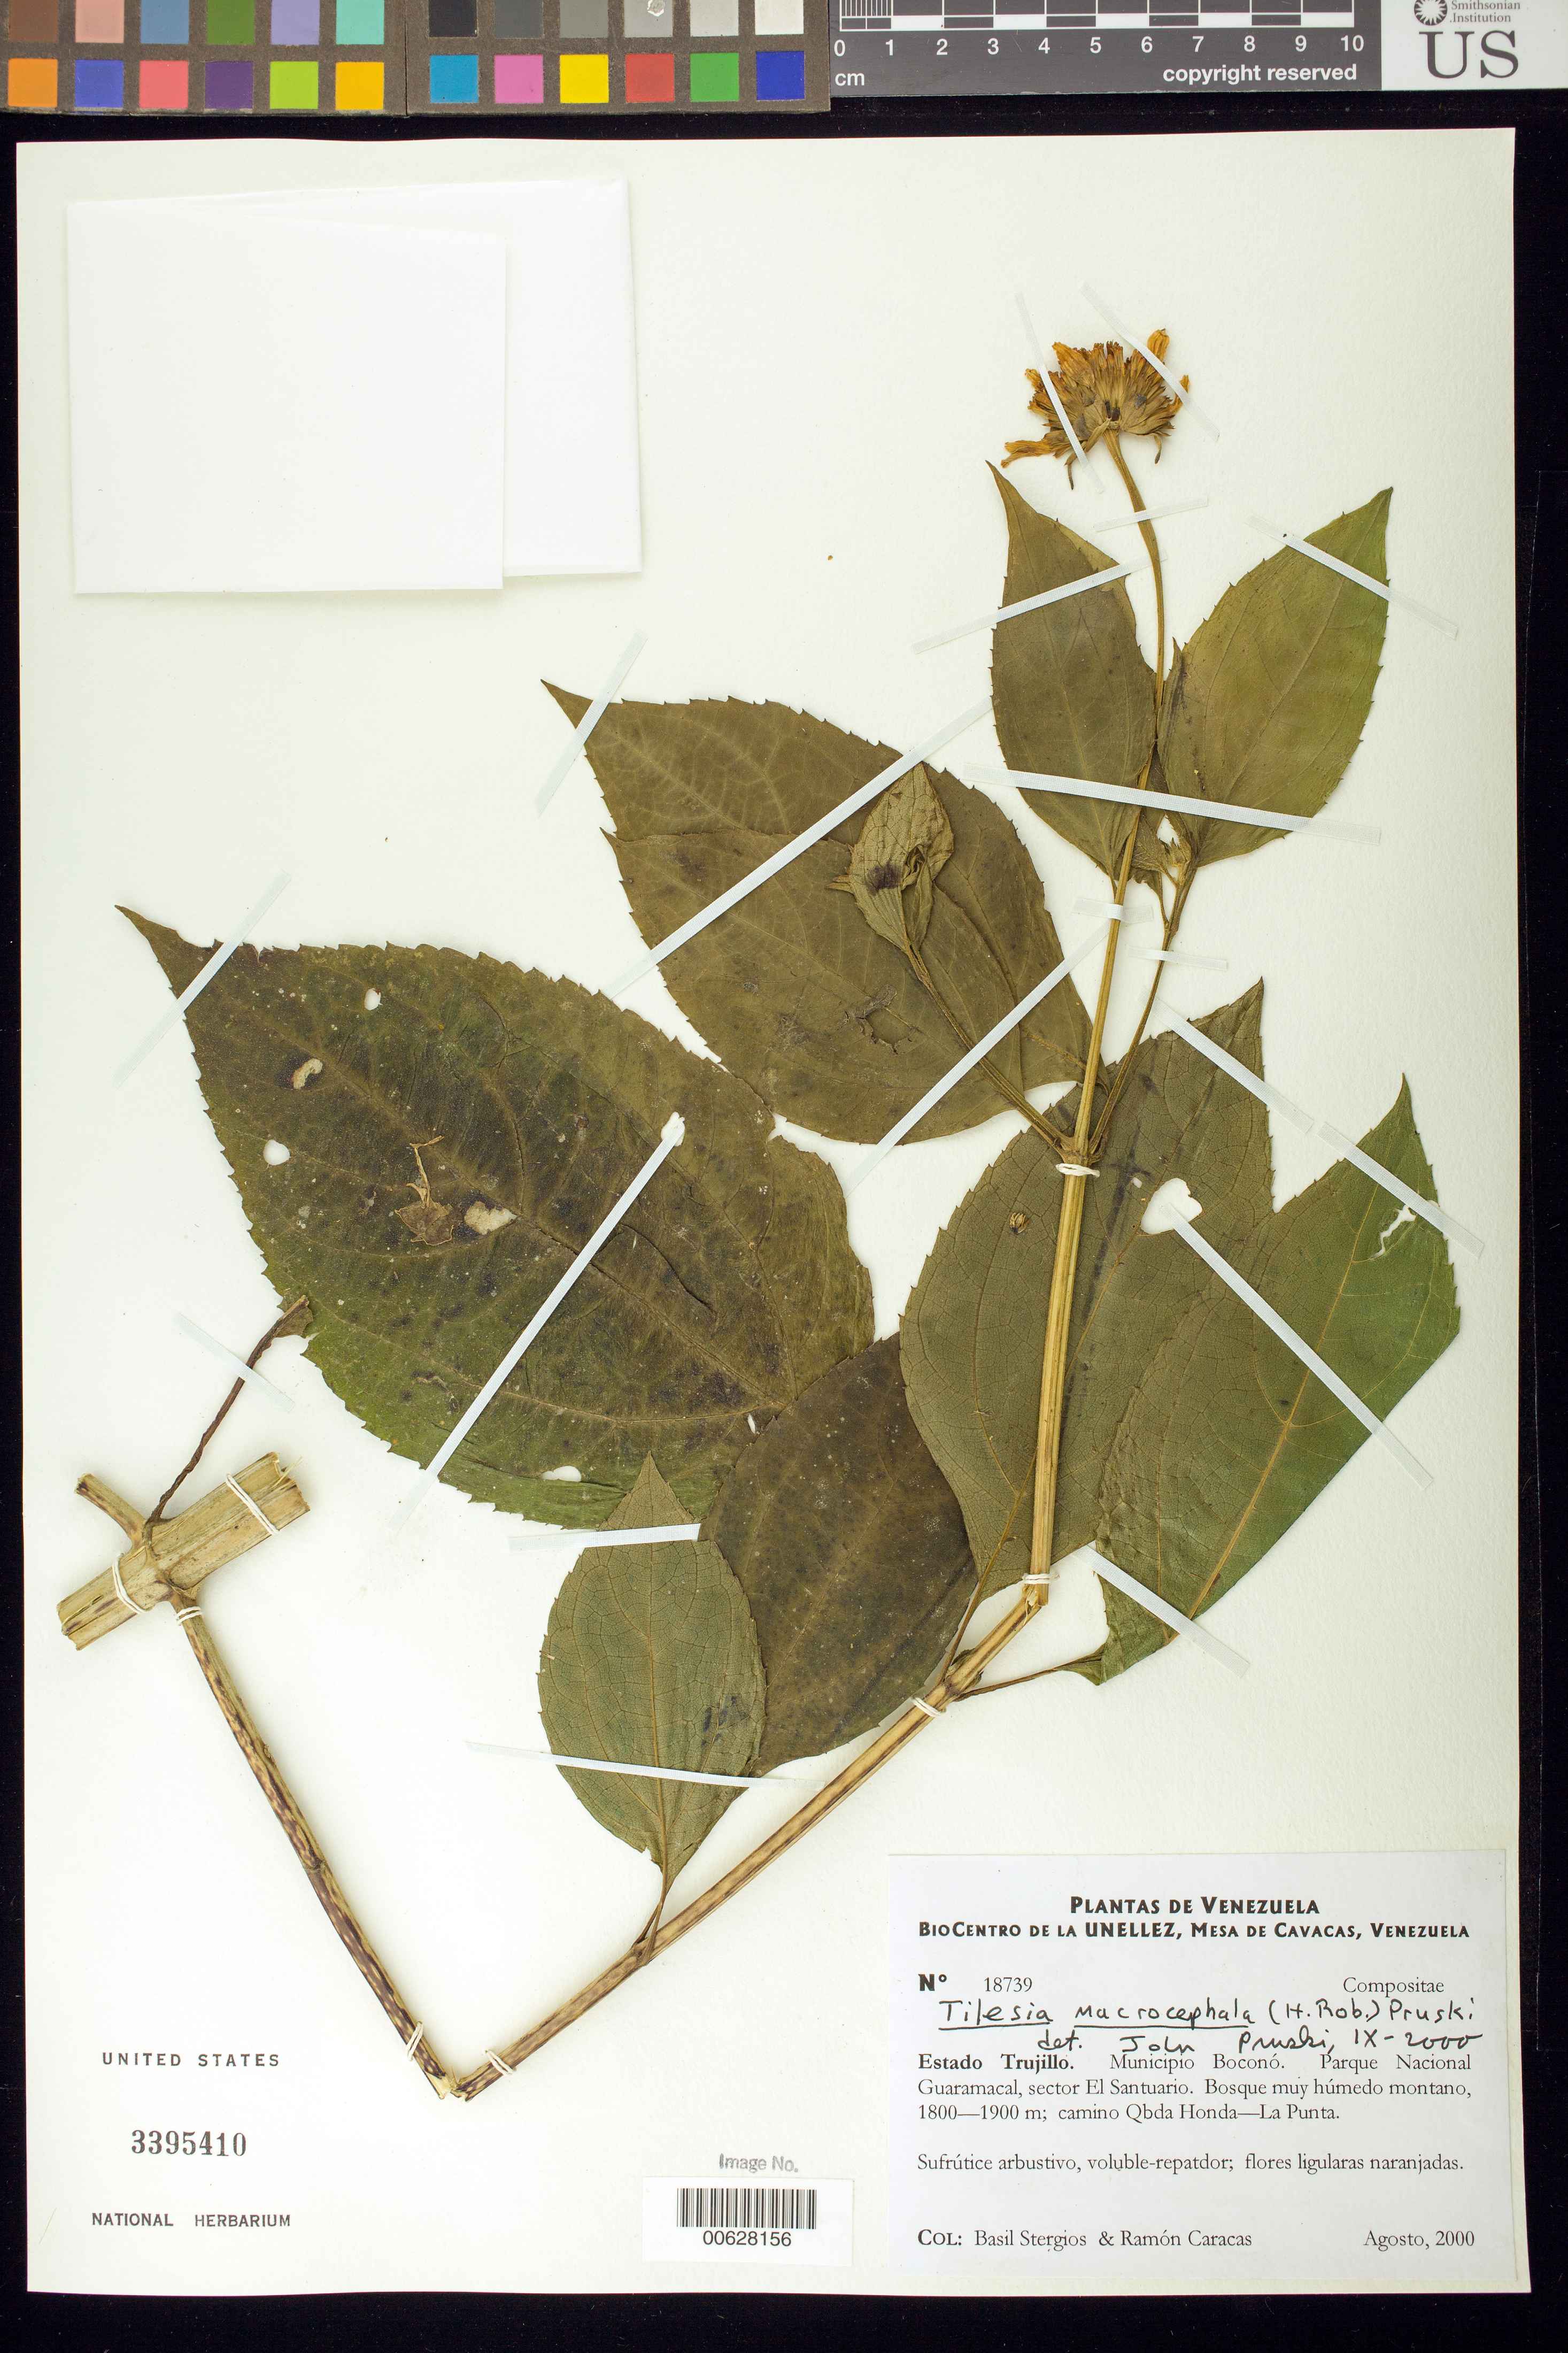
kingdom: Plantae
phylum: Tracheophyta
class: Magnoliopsida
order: Asterales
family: Asteraceae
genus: Tilesia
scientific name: Tilesia macrocephala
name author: (H. Rob.) Pruski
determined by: Pruski, J. F.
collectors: B. G. Stergios & R. Caracas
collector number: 18739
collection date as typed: Aug 2000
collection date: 2000-08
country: Venezuela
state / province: Trujillo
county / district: Boconó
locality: Parque Nacional Guaramacal, El Santuarío, Quebrada Honda-La Punta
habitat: Bosque muy húmedo montano.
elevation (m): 1800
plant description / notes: MY, PORT, TEX, US, VEN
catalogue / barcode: US 3395410